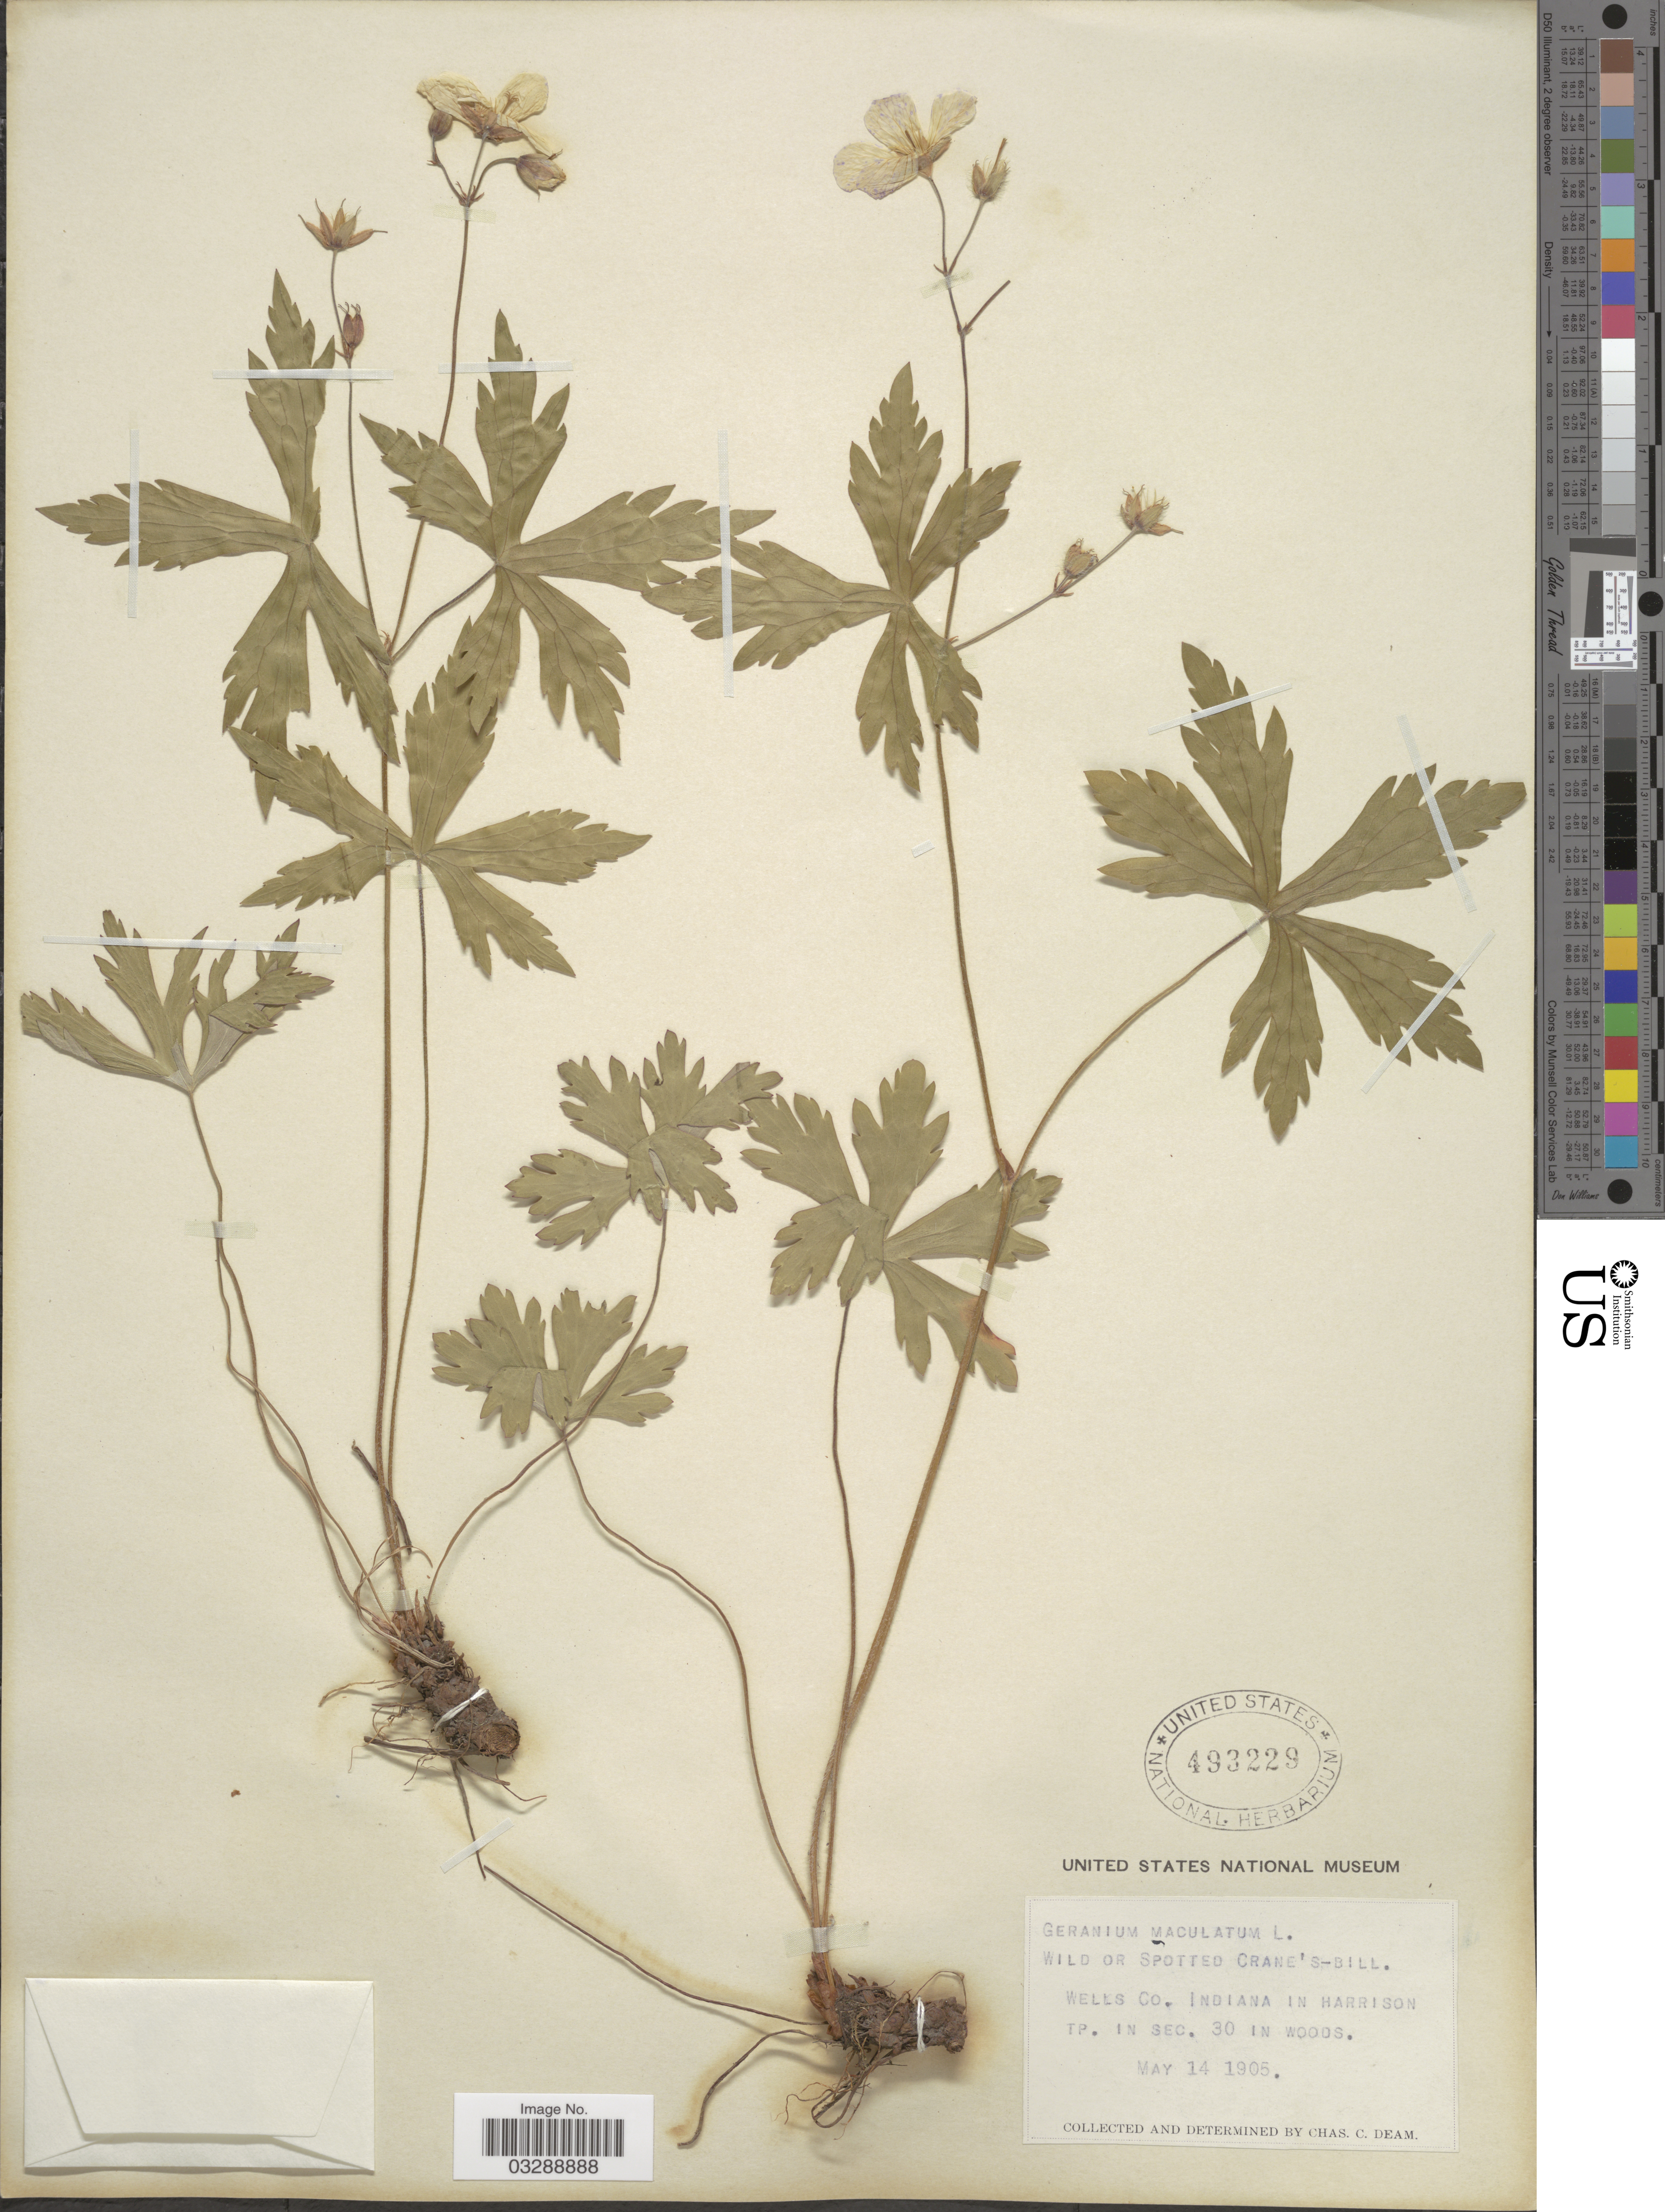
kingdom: Plantae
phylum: Tracheophyta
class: Magnoliopsida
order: Geraniales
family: Geraniaceae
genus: Geranium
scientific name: Geranium maculatum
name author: L.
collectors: C. C. Deam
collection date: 1905-05-14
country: United States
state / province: Indiana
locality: Wells Co. Indiana in Harrison Tp. In Sec. 30 in woods.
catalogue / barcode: US 493229